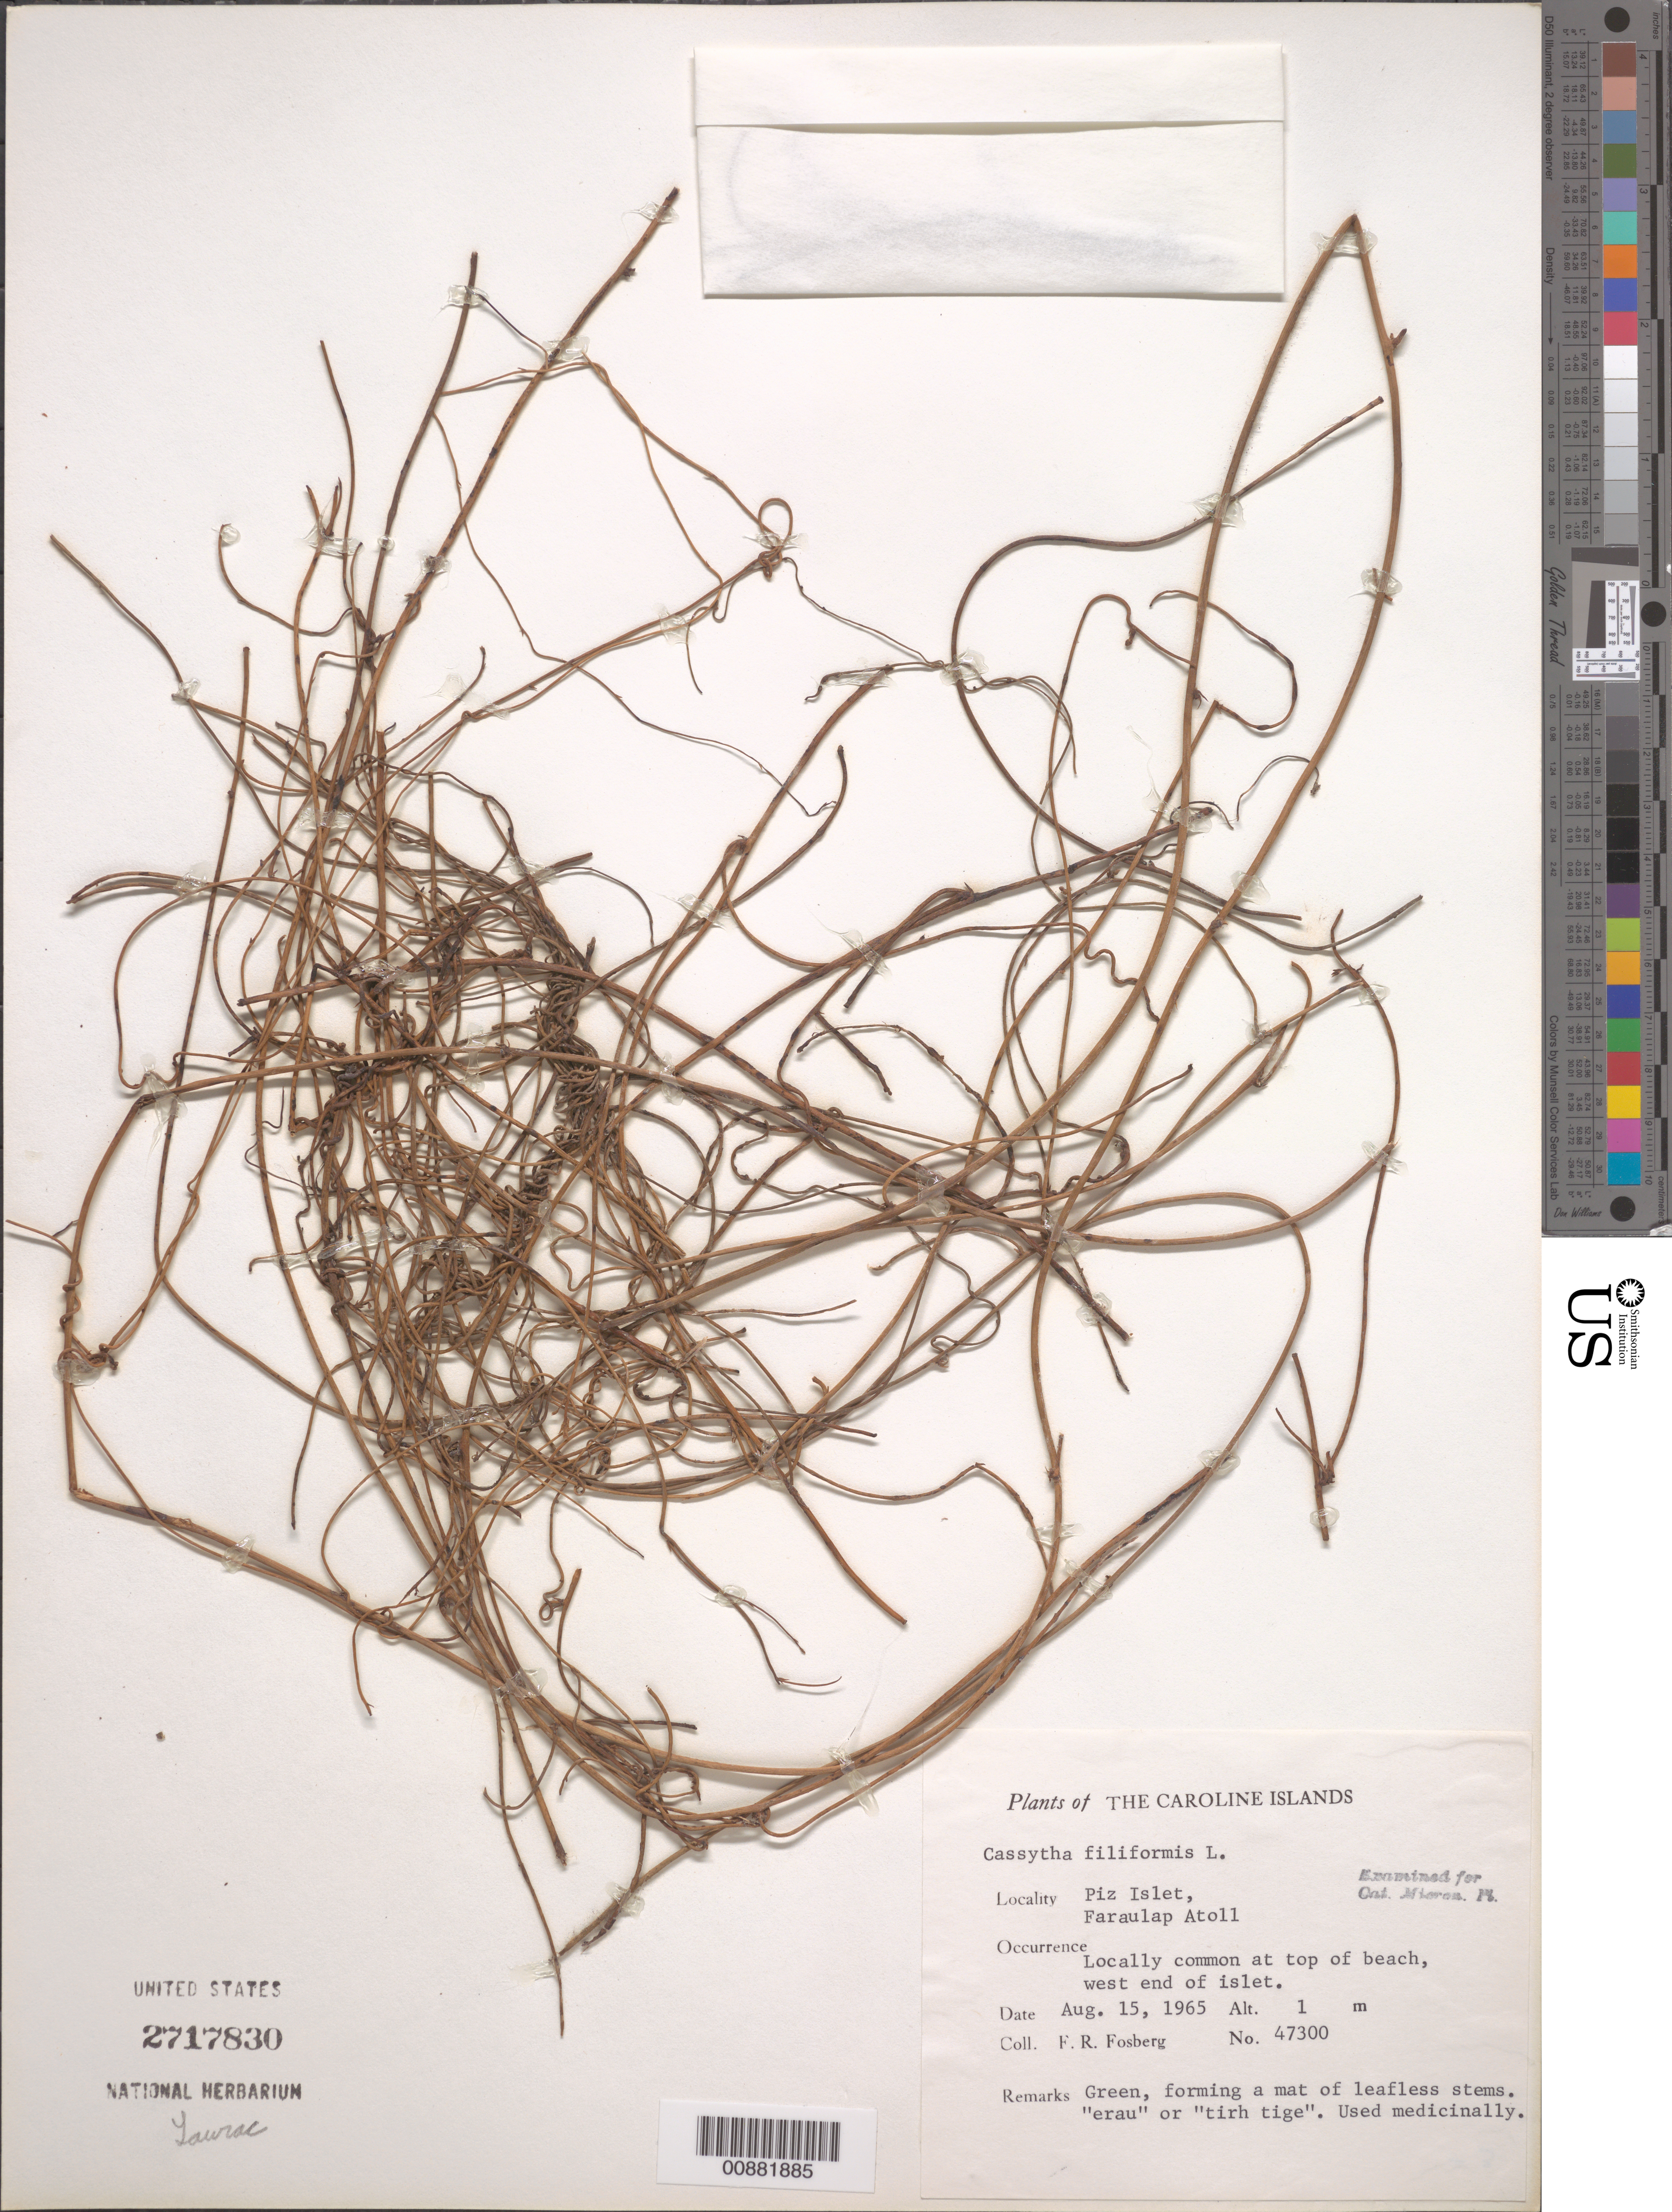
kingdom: Plantae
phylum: Tracheophyta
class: Magnoliopsida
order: Laurales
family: Lauraceae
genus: Cassytha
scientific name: Cassytha filiformis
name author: L.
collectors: F. R. Fosberg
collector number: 47300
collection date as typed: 15 Aug 1965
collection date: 1965-08-15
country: Micronesia, Federated States of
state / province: Yap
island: Faraulep Atoll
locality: Piz Islet, Faraulap Atoll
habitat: At toop of beach, w en islet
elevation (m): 1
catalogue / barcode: US 2717830